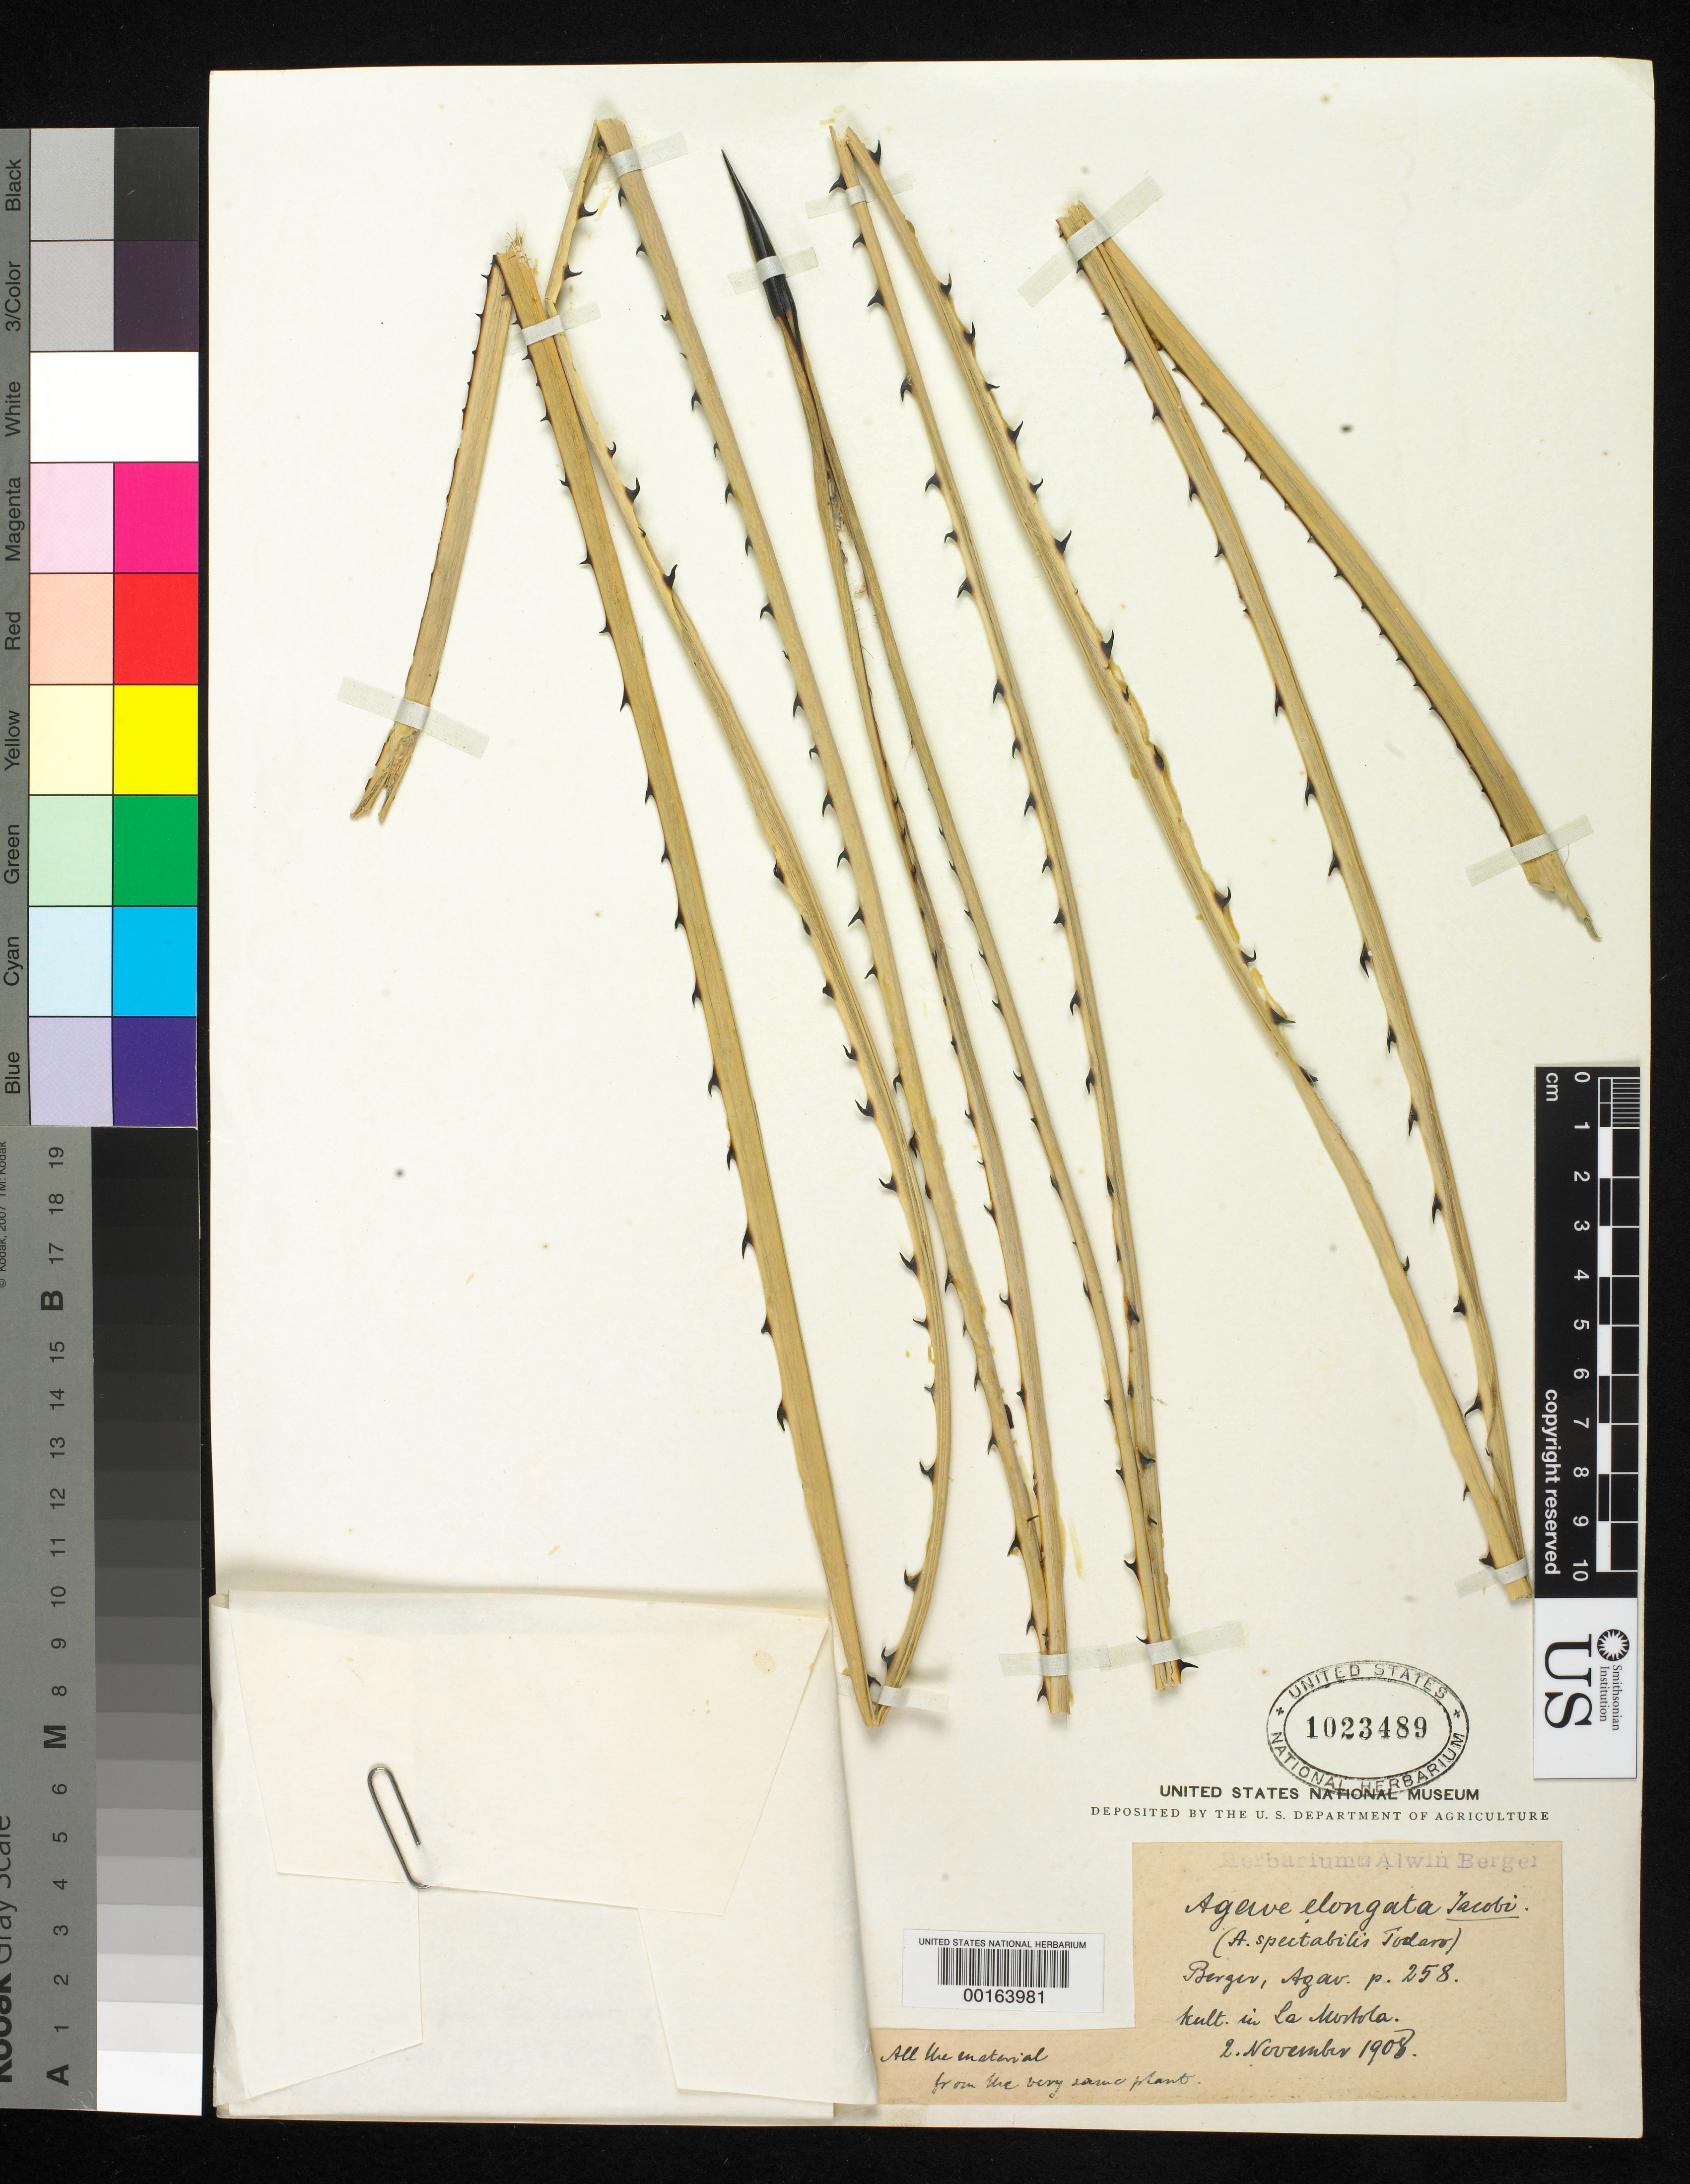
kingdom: Plantae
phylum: Tracheophyta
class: Liliopsida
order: Asparagales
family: Asparagaceae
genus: Agave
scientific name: Agave elongata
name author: Jacobi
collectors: ex herb. A. Berger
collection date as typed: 02 Aug 1908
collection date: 1908-08-02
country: Italy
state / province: Liguria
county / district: Imperia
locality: La Mortola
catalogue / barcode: US 1023489